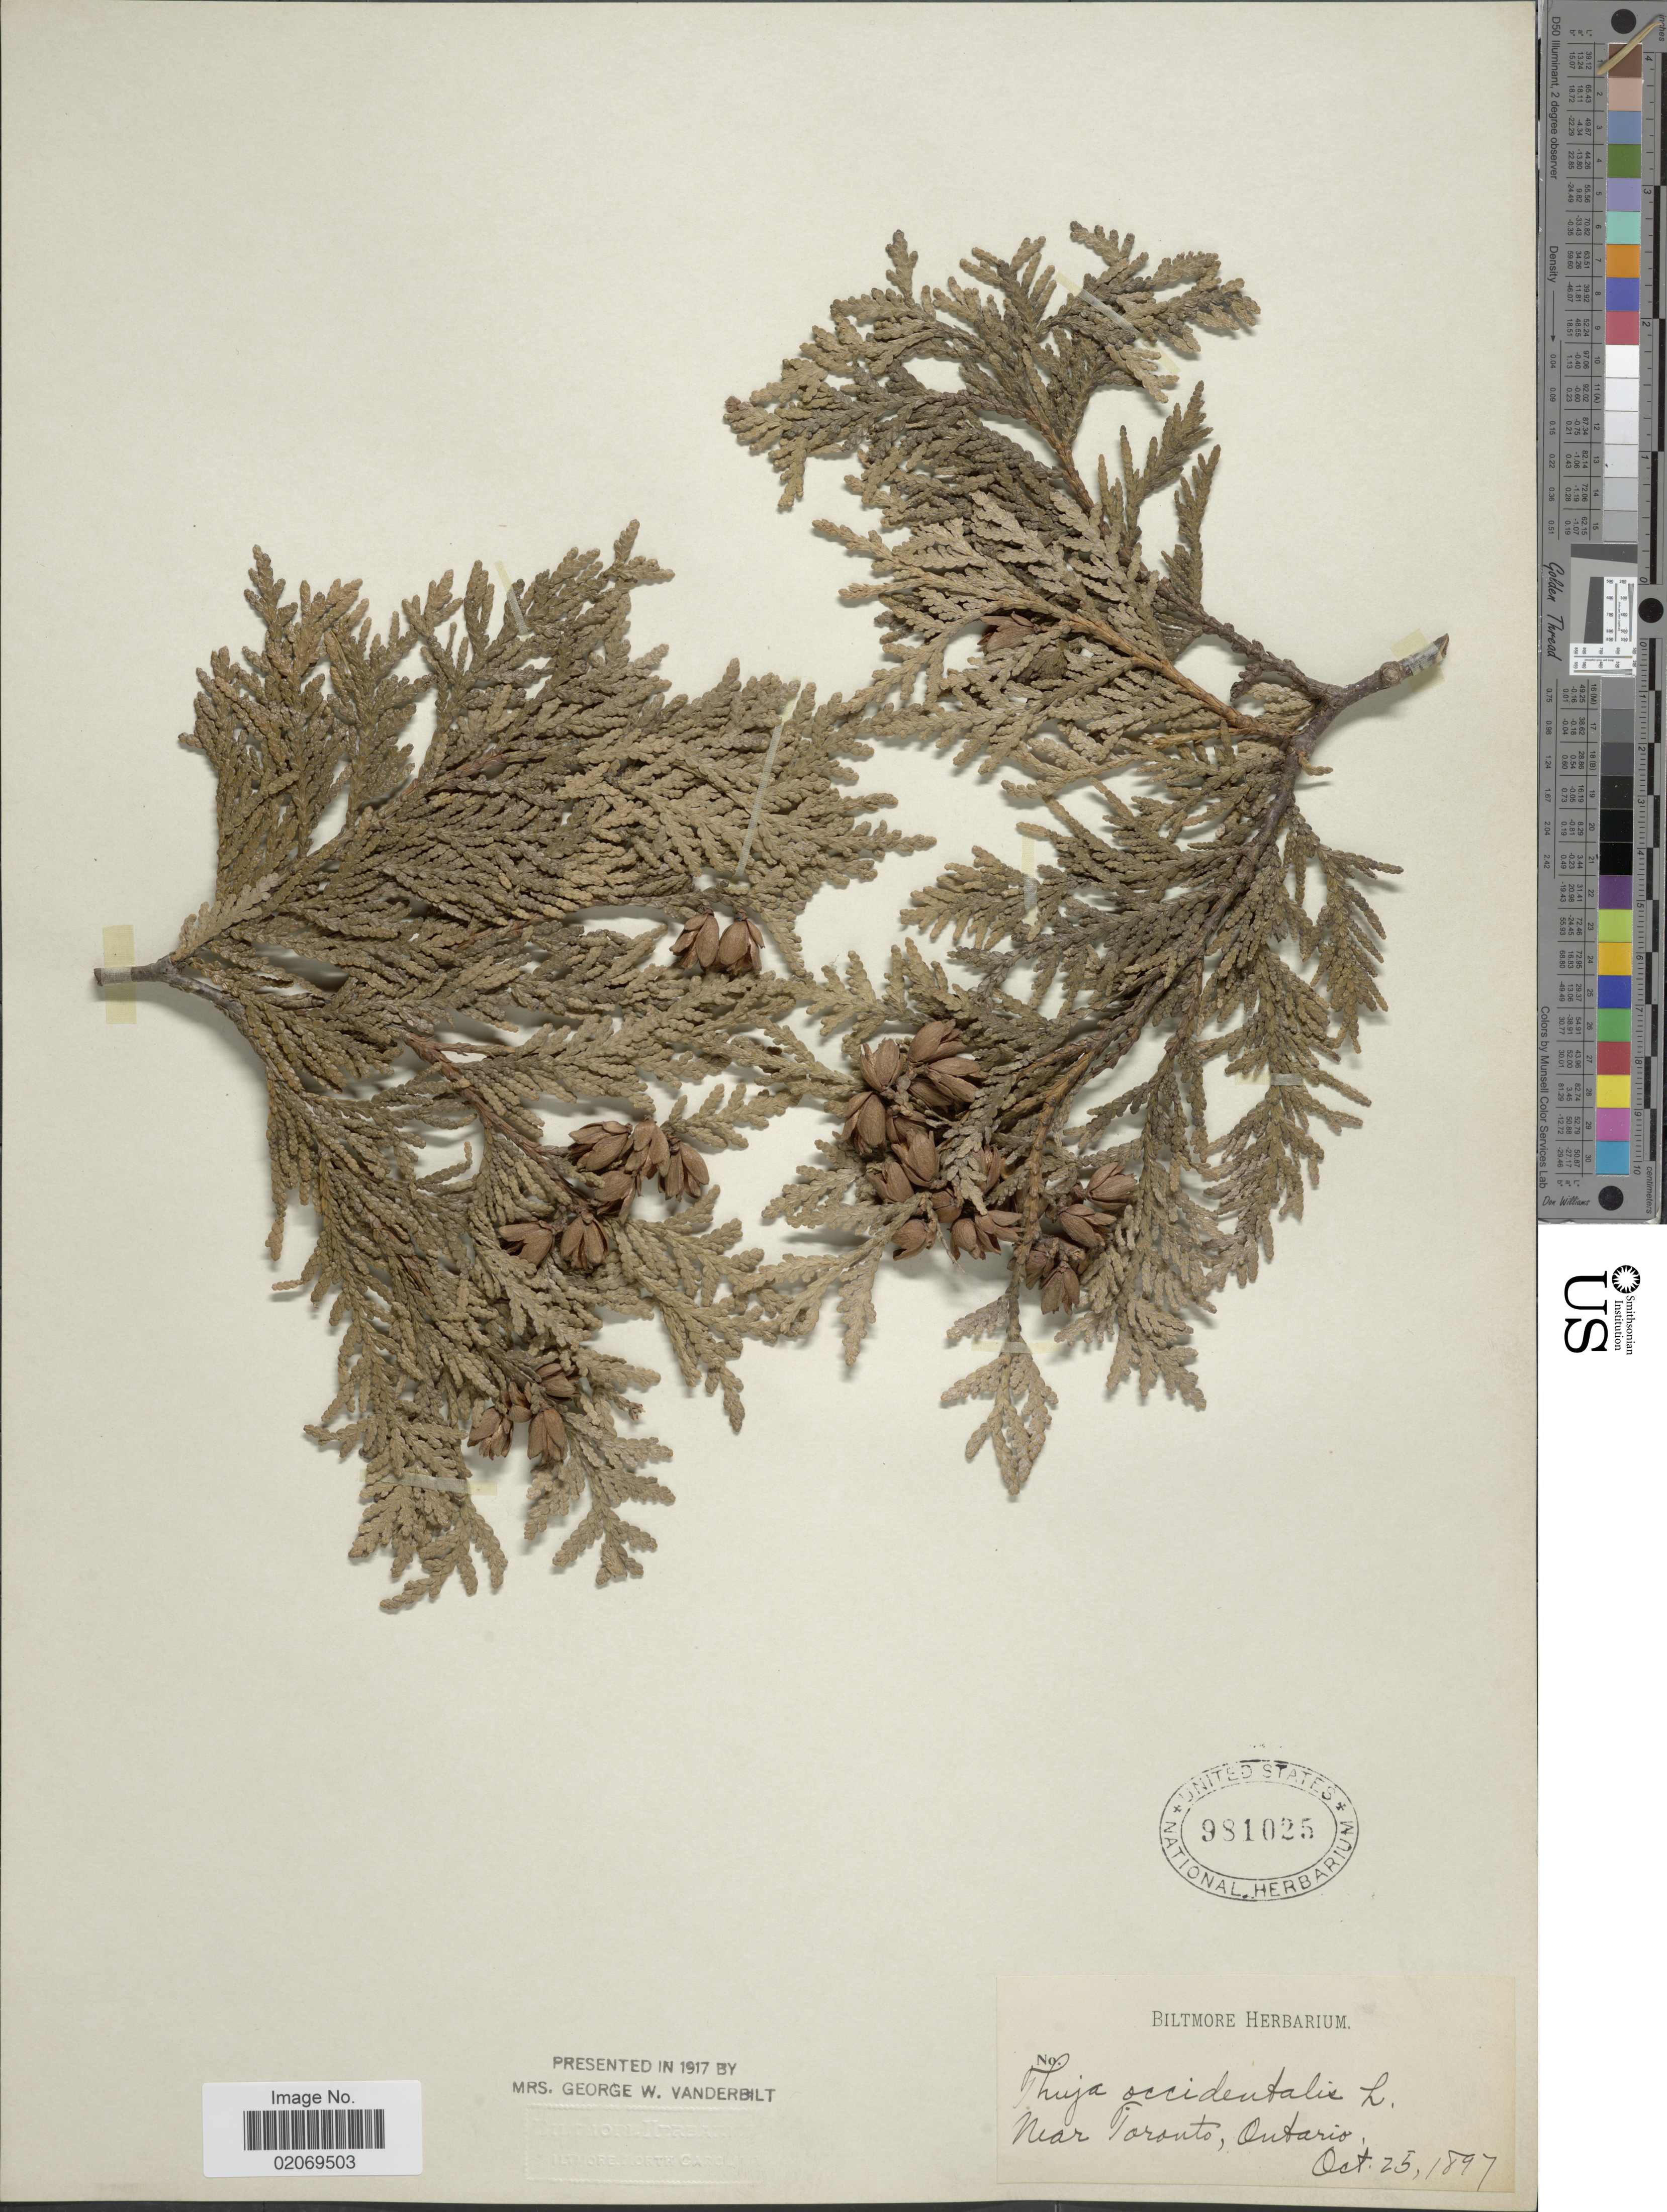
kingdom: Plantae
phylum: Tracheophyta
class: Pinopsida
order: Pinales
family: Cupressaceae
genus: Thuja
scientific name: Thuja occidentalis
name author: L.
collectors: ex herb. Biltmore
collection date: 1897-10-25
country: Canada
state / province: Ontario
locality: Near Toronto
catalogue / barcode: US 981025